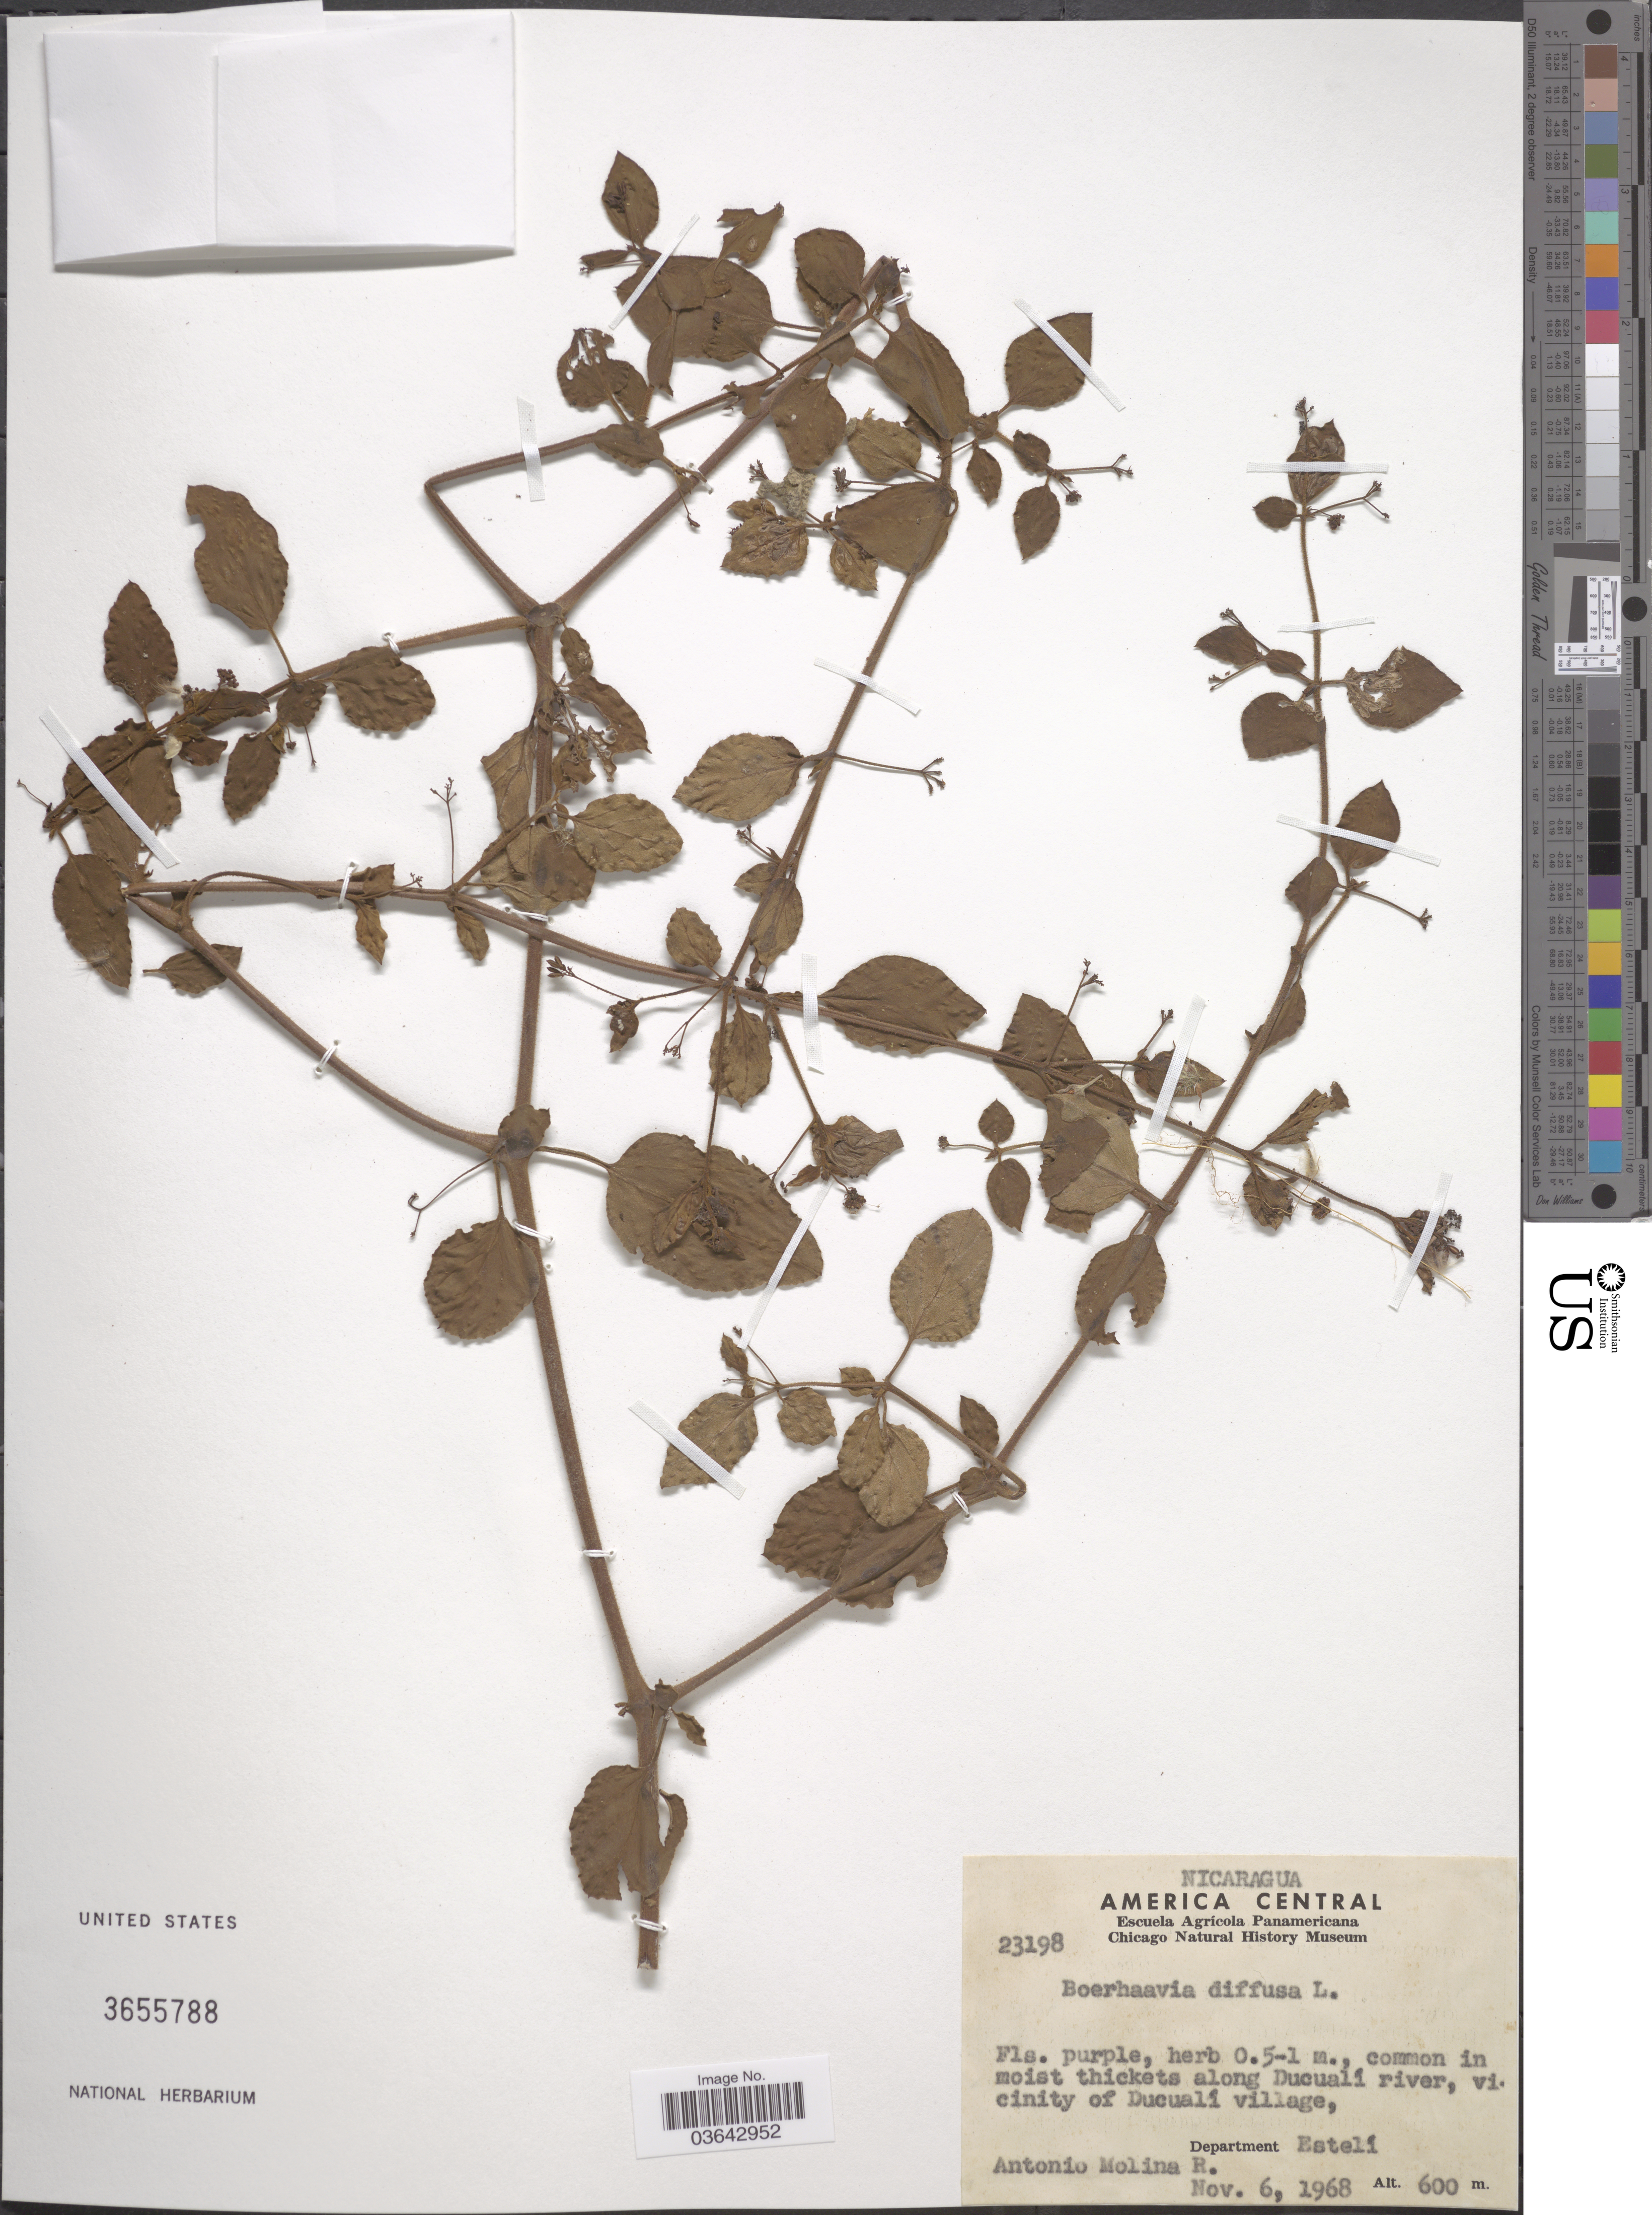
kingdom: Plantae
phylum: Tracheophyta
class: Magnoliopsida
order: Caryophyllales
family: Nyctaginaceae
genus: Boerhavia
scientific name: Boerhavia diffusa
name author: L.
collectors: A. Molina R.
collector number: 23198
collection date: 1968-11-06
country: Nicaragua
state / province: Esteli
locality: Common in moist thickets along Ducualí river, vicinity of Ducualí village. Department Estelí.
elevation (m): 600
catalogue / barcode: US 3655788